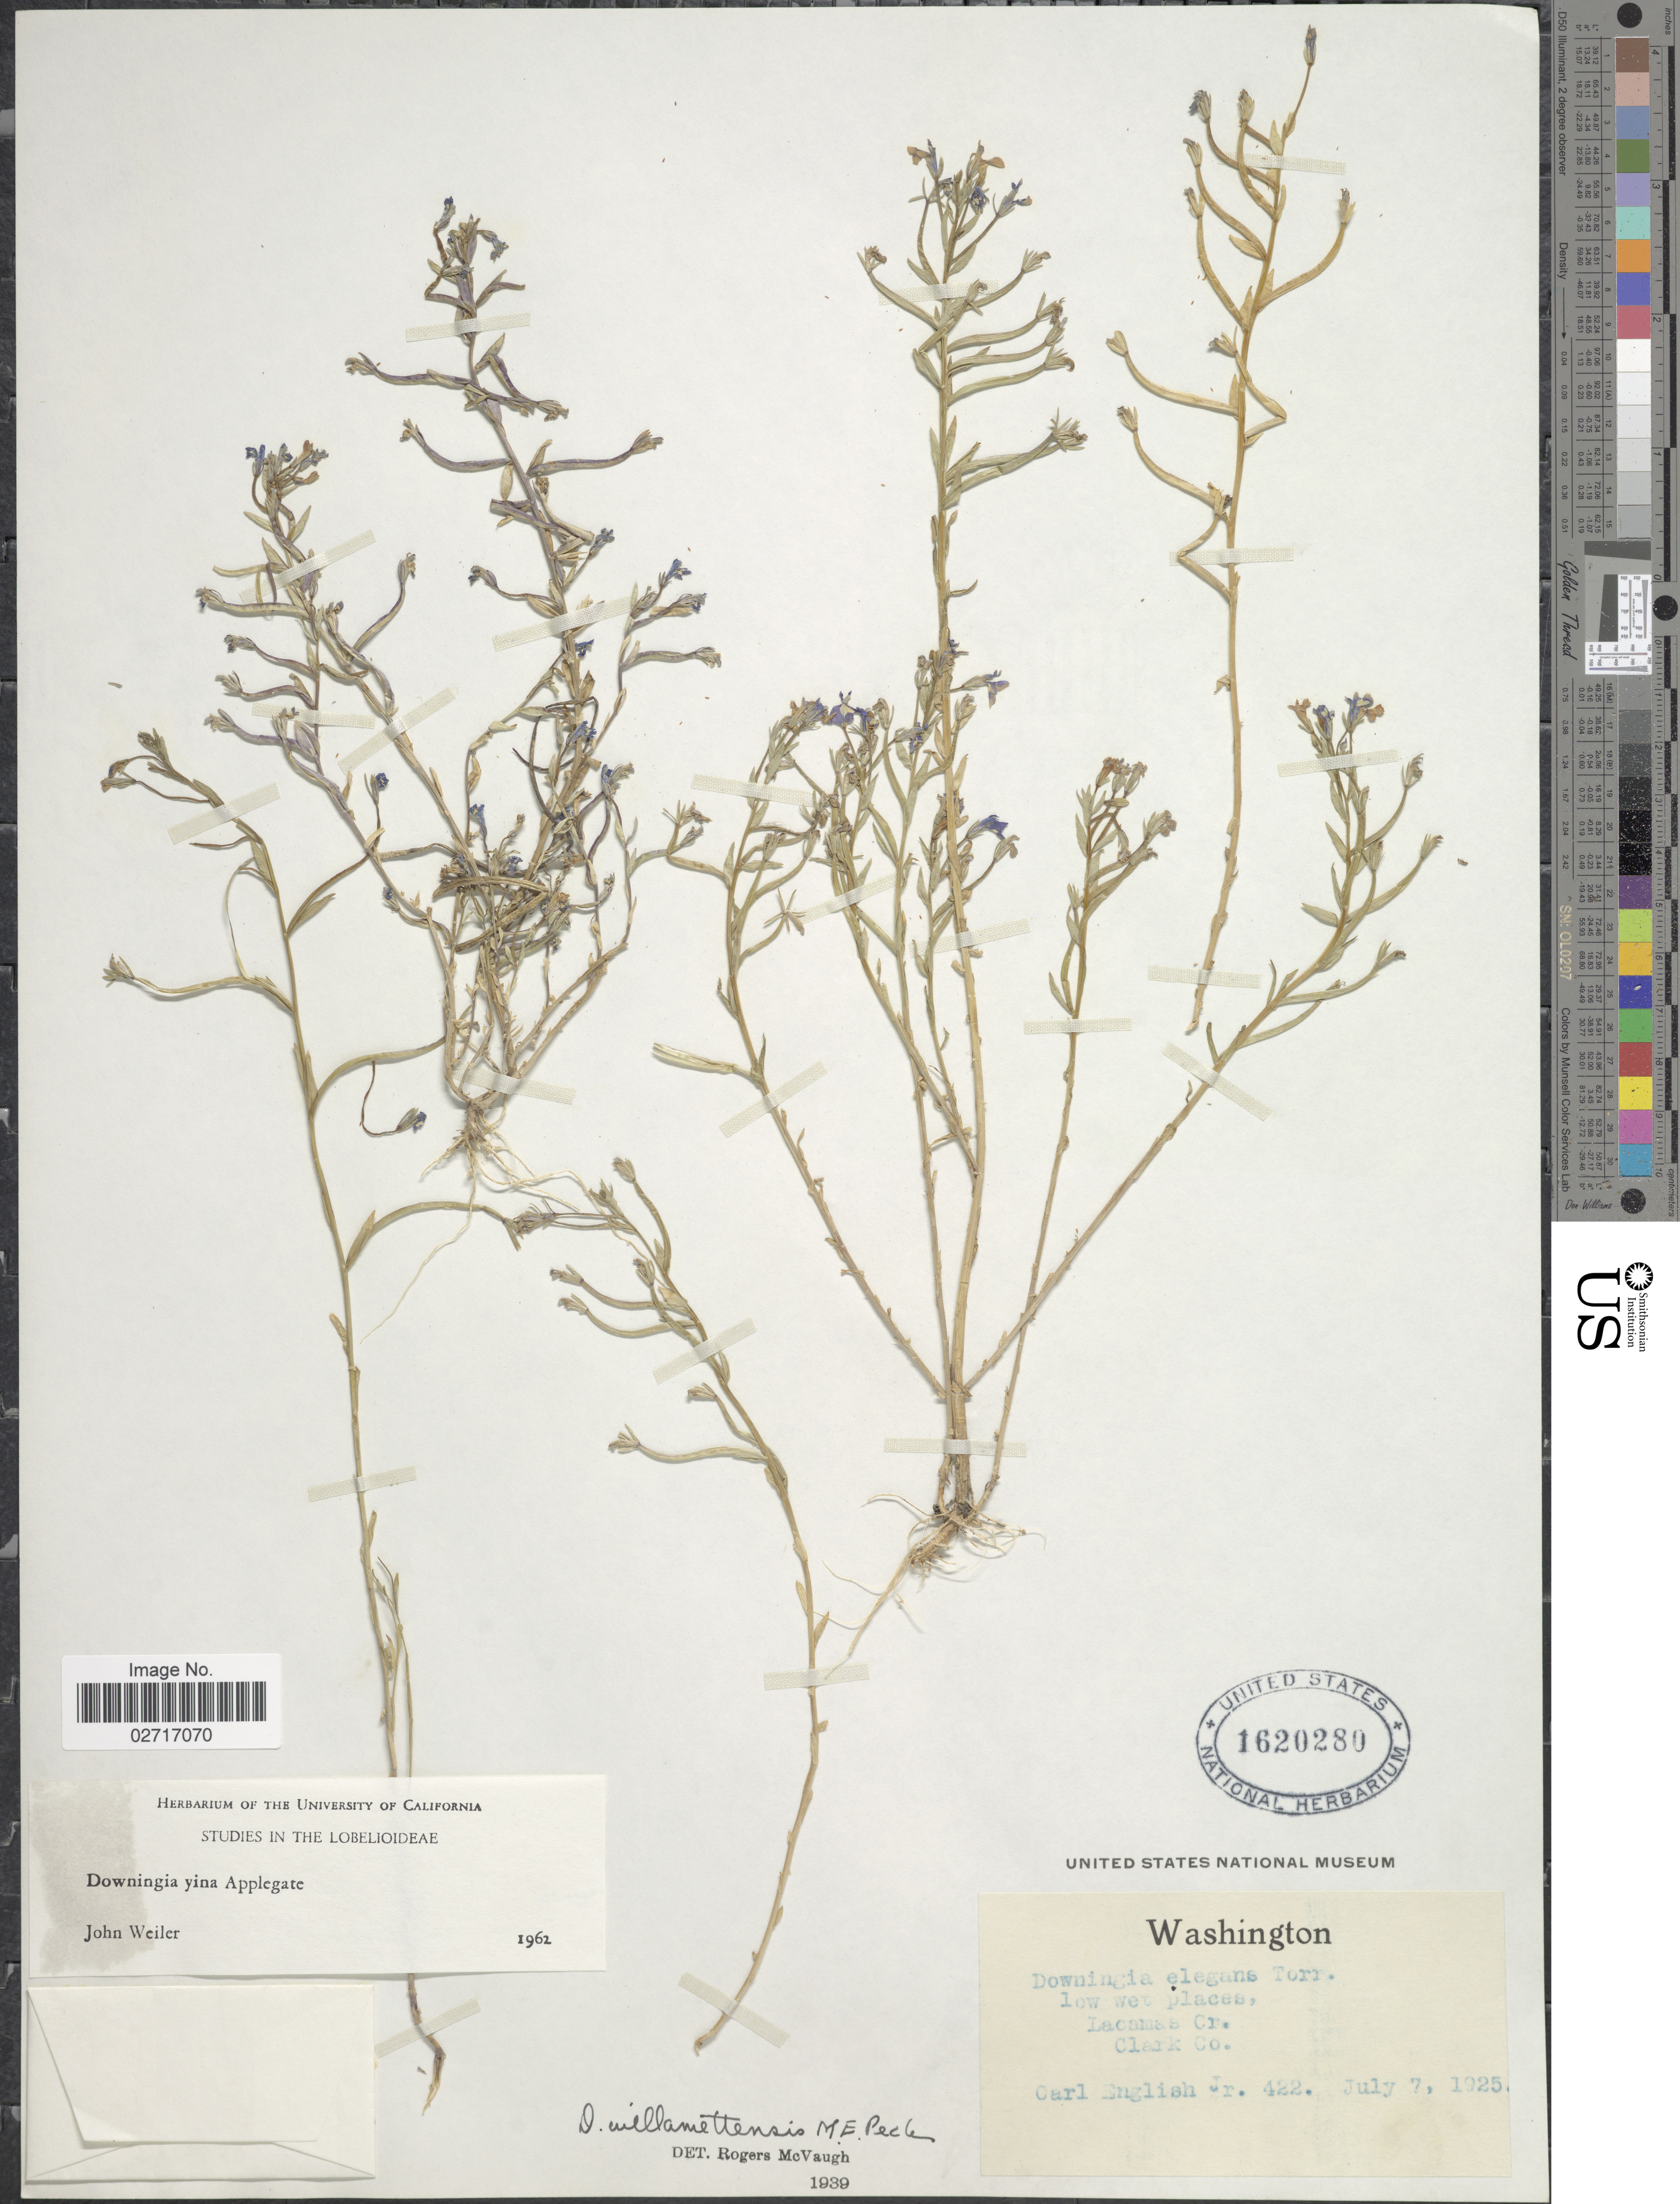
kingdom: Plantae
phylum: Tracheophyta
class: Magnoliopsida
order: Asterales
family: Campanulaceae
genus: Downingia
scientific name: Downingia yina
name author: Applegate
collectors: C. English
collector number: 422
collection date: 1925-07-07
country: United States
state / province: Washington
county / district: Clark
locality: Lacamas Cr., Clark Co.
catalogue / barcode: US 1620280